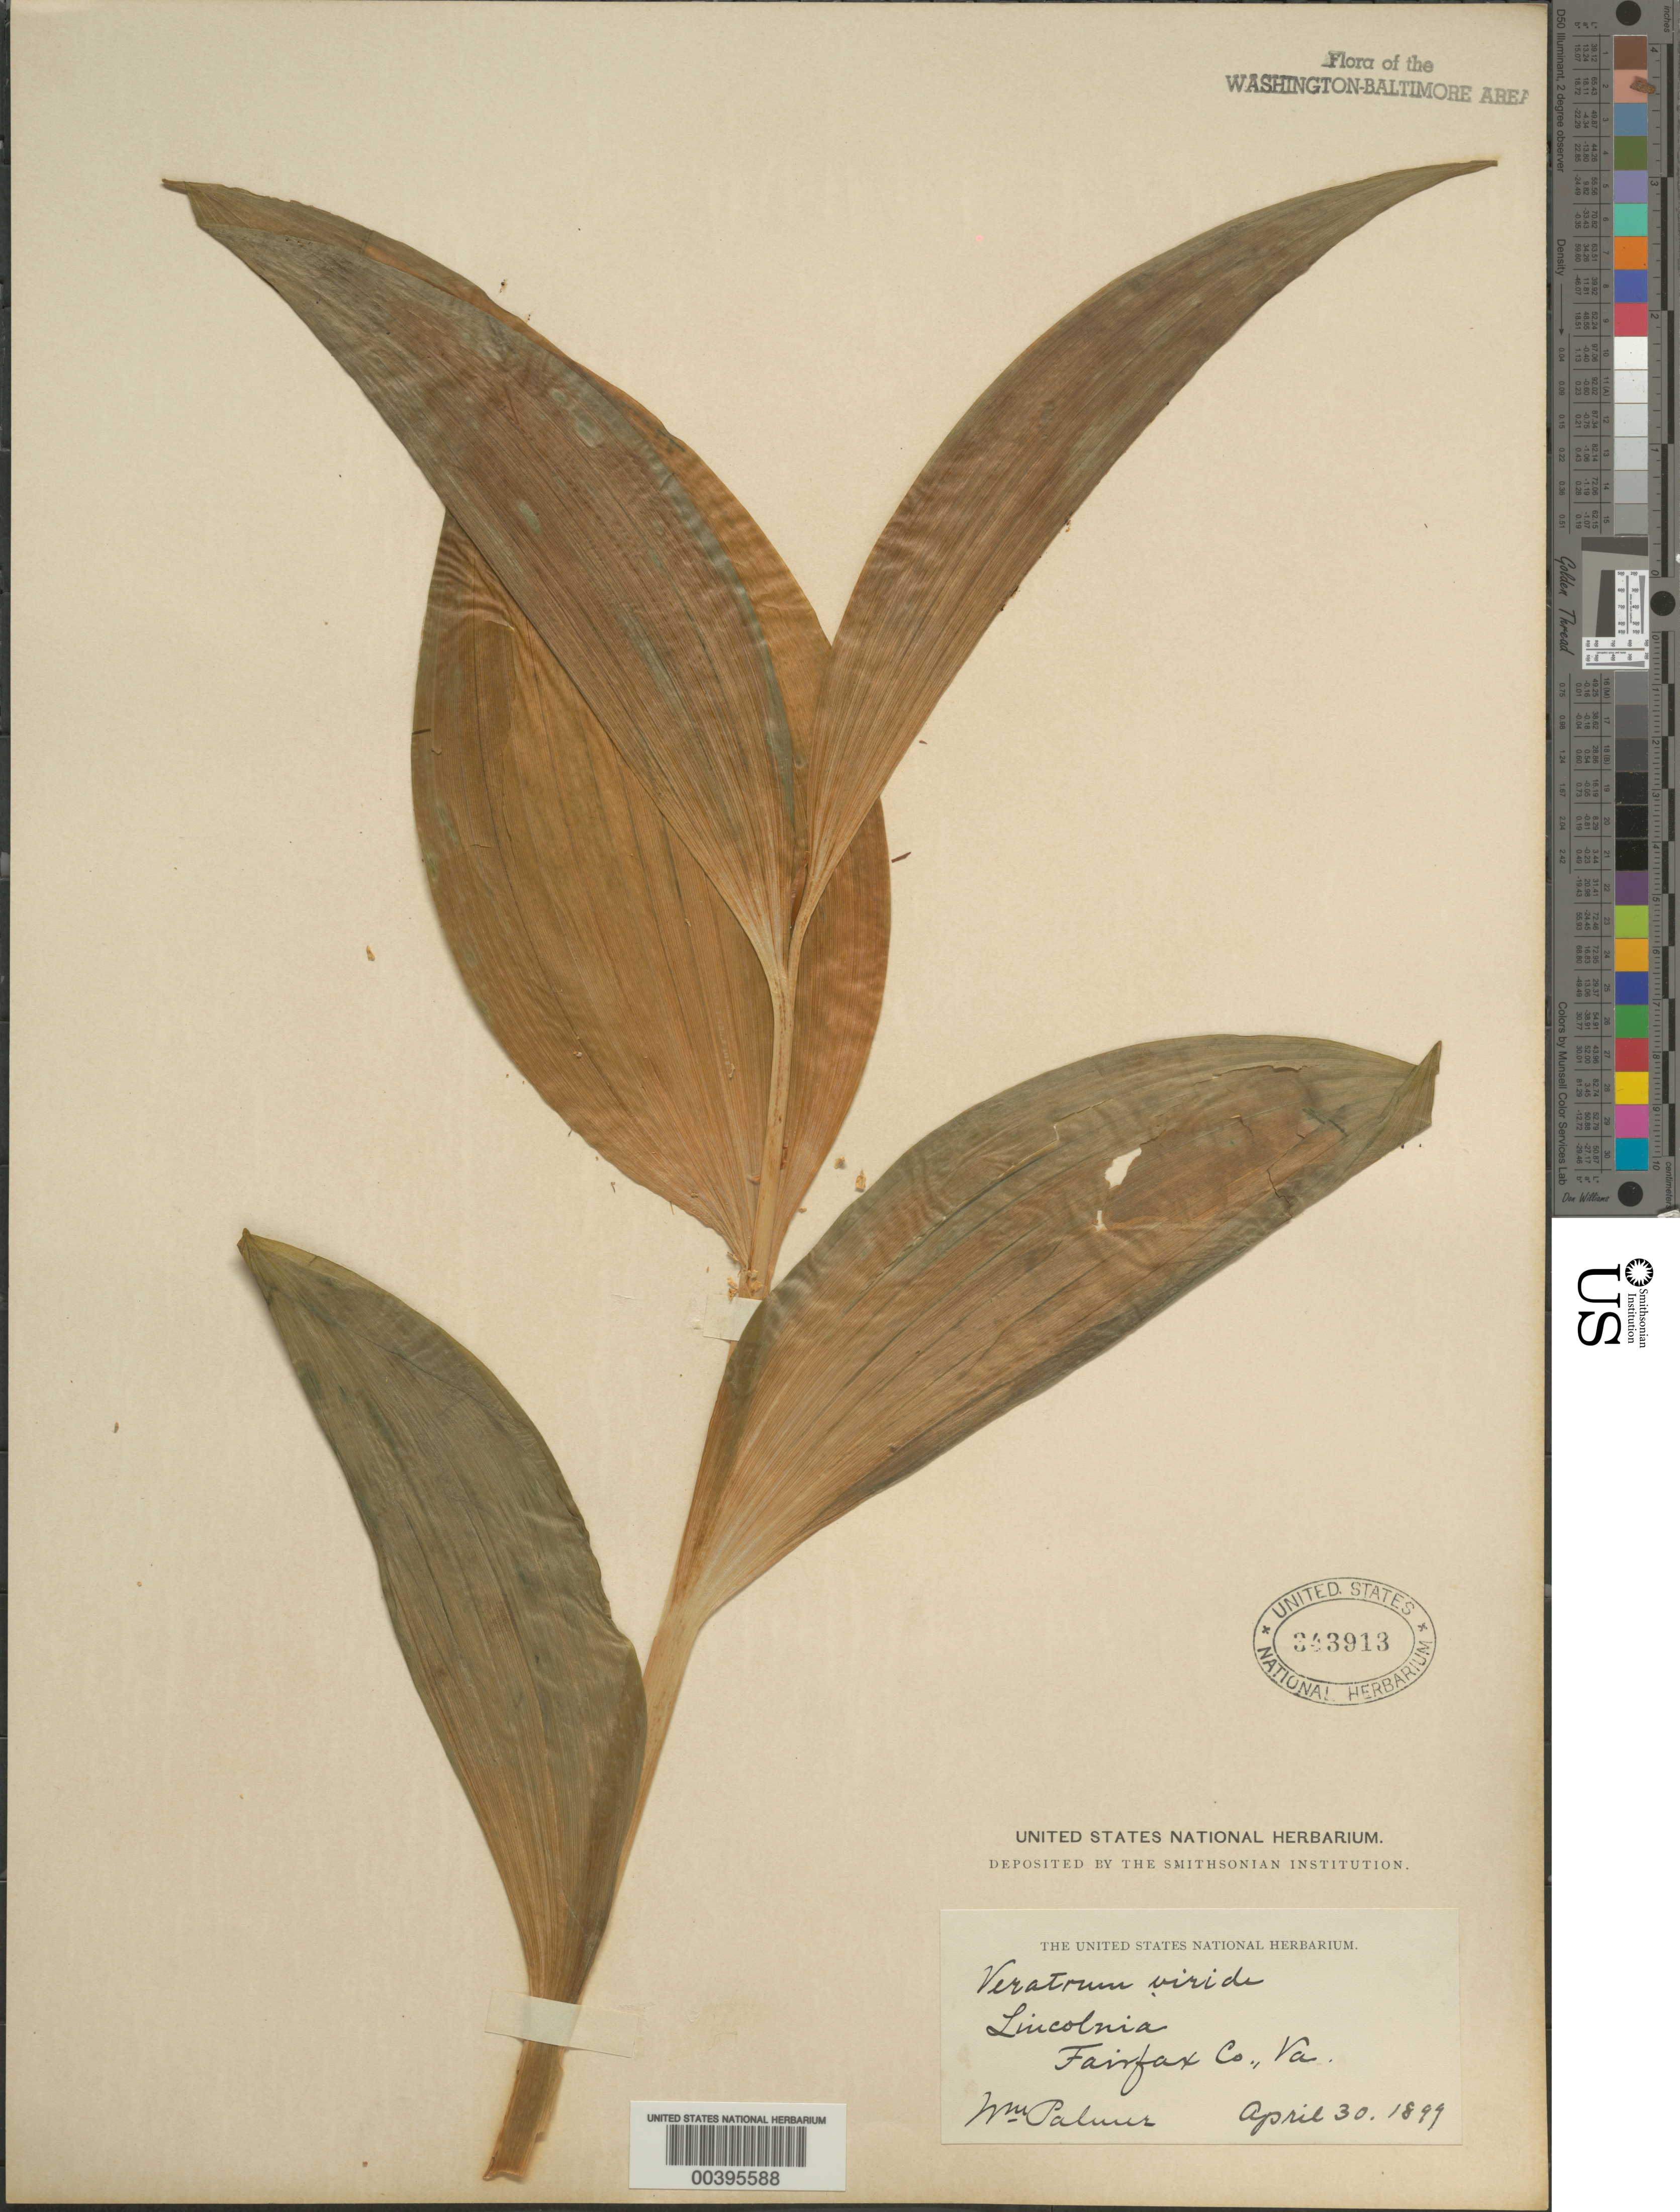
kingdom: Plantae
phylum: Tracheophyta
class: Liliopsida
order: Liliales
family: Melanthiaceae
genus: Veratrum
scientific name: Veratrum viride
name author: Aiton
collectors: W. Palmer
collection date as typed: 30 Apr 1899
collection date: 1899-04-30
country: United States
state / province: Virginia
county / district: Fairfax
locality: Lincolnia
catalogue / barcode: US 343913